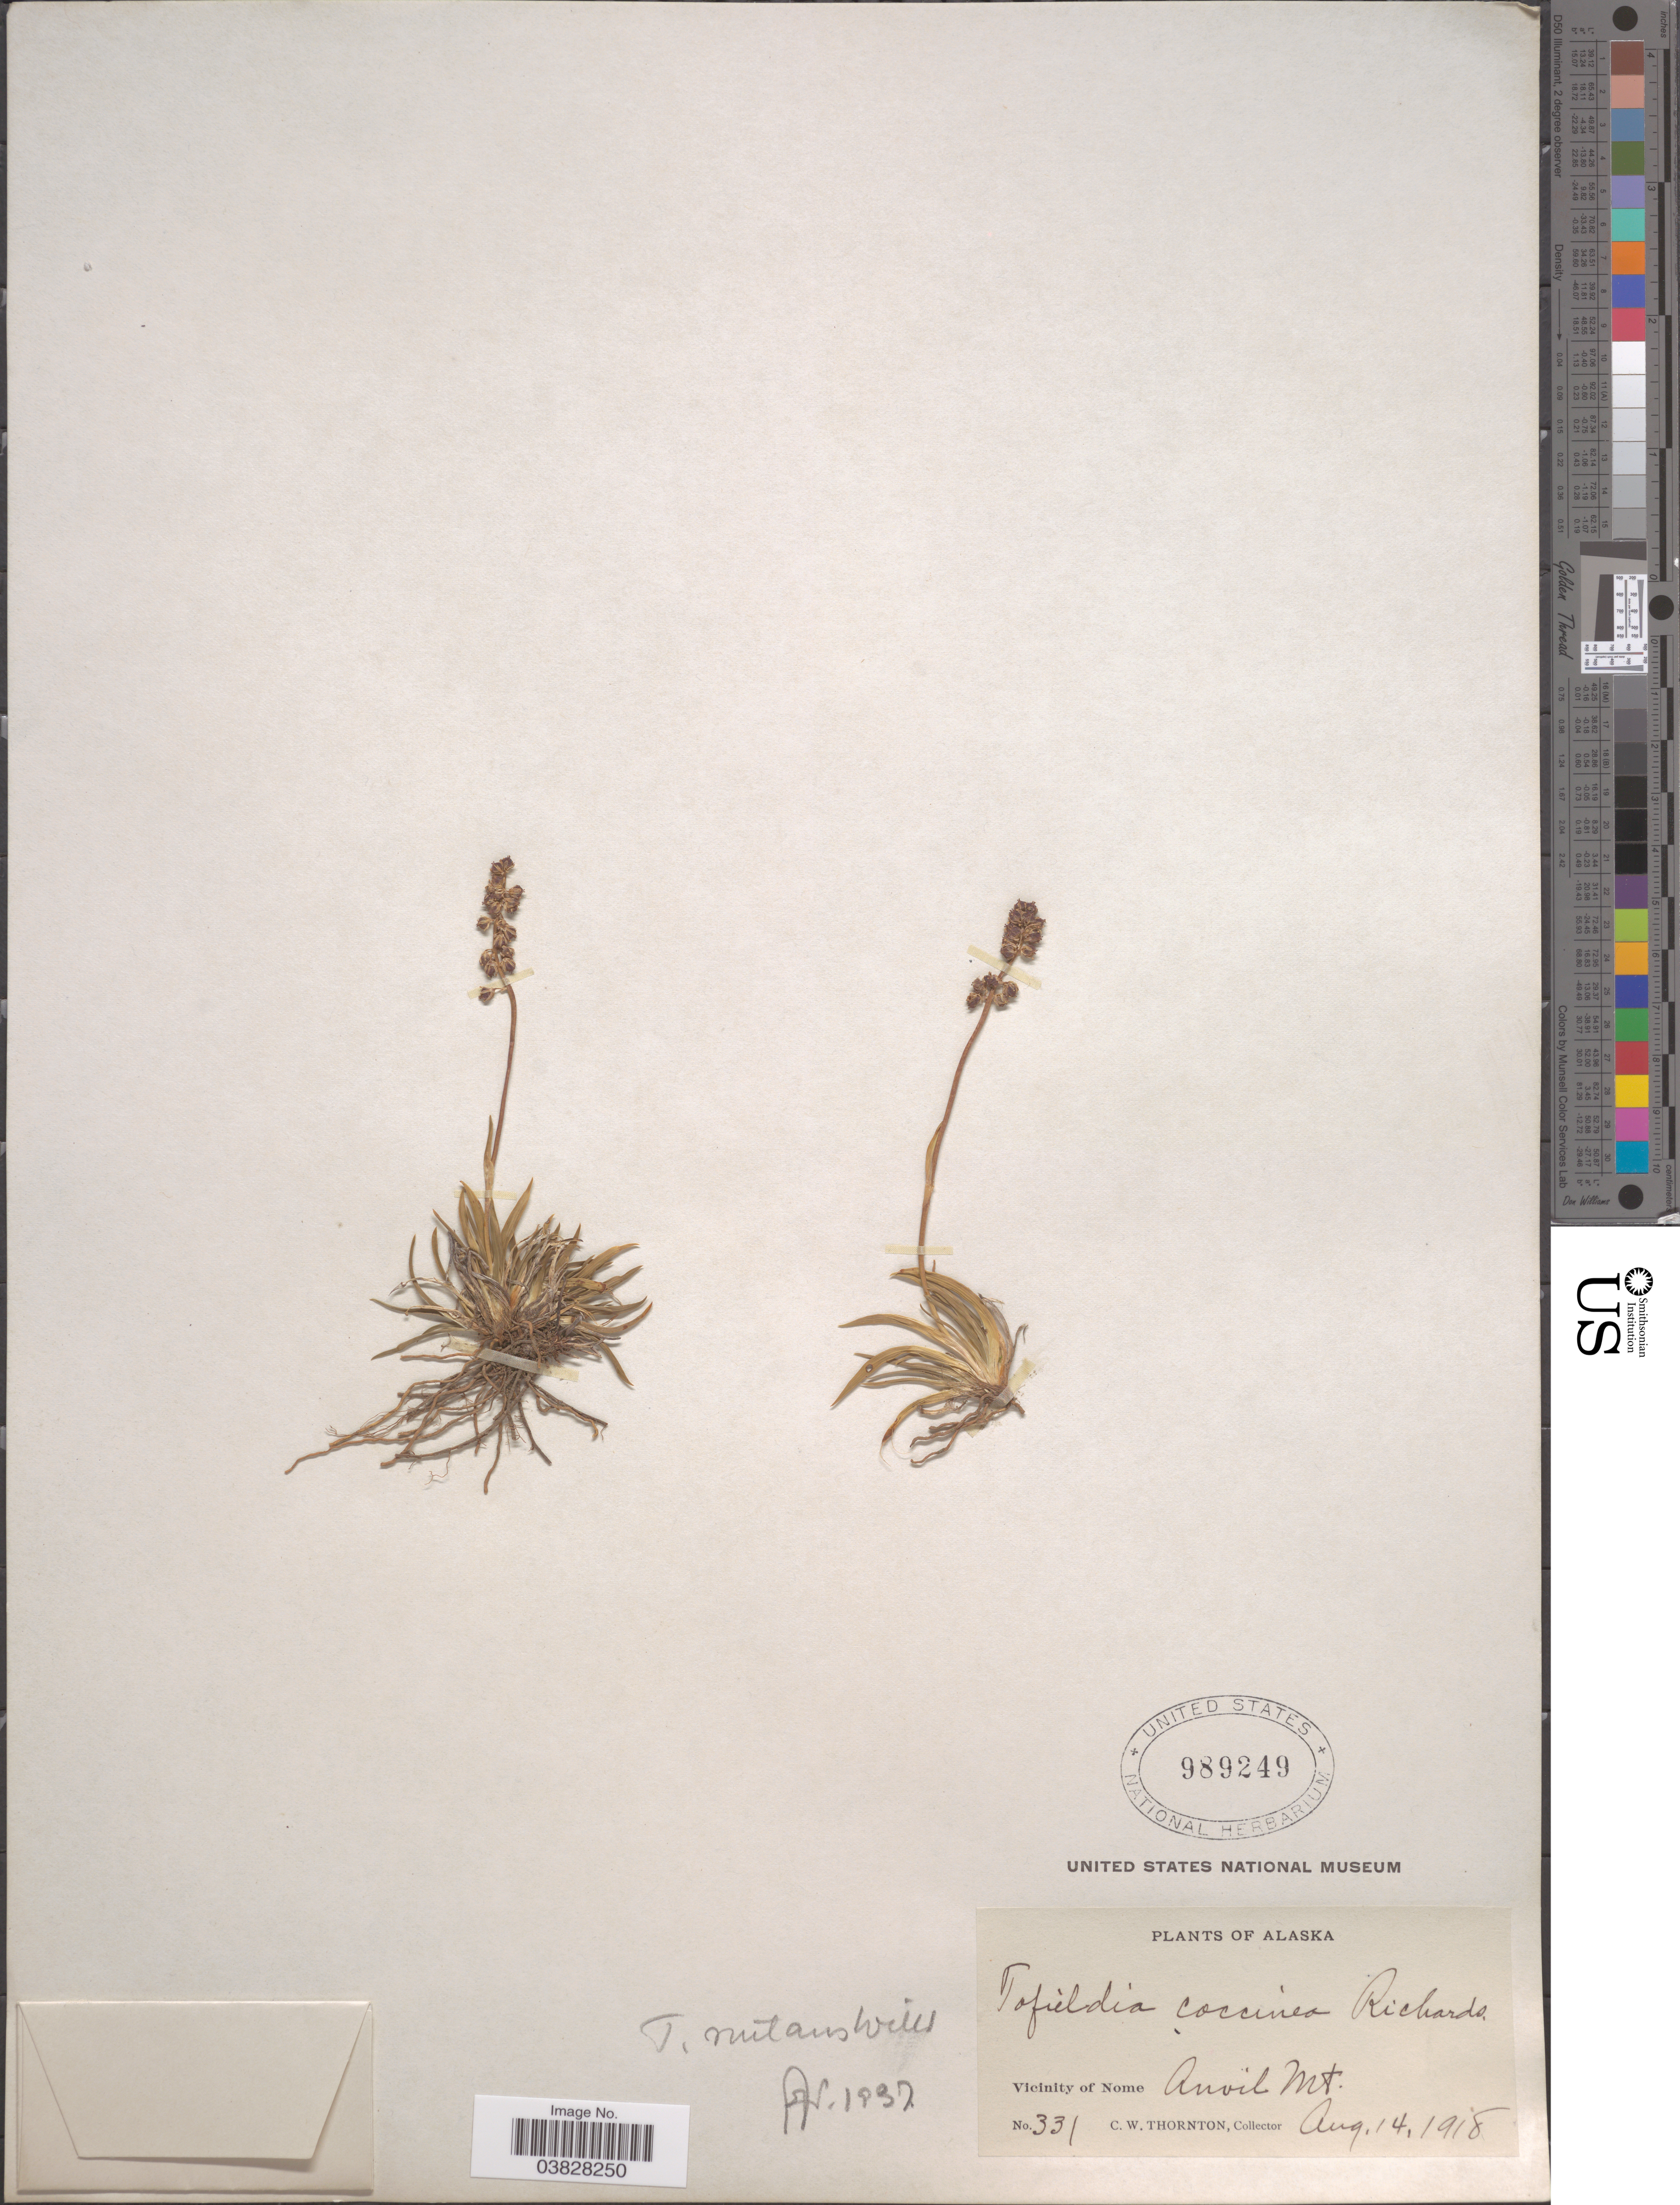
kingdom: Plantae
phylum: Tracheophyta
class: Liliopsida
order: Alismatales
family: Tofieldiaceae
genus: Tofieldia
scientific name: Tofieldia coccinea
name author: Richardson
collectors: C. Thornton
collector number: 331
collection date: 1918-08-14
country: United States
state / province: Alaska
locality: Vicinity of Nome, Anvil Mt.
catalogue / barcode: US 989249